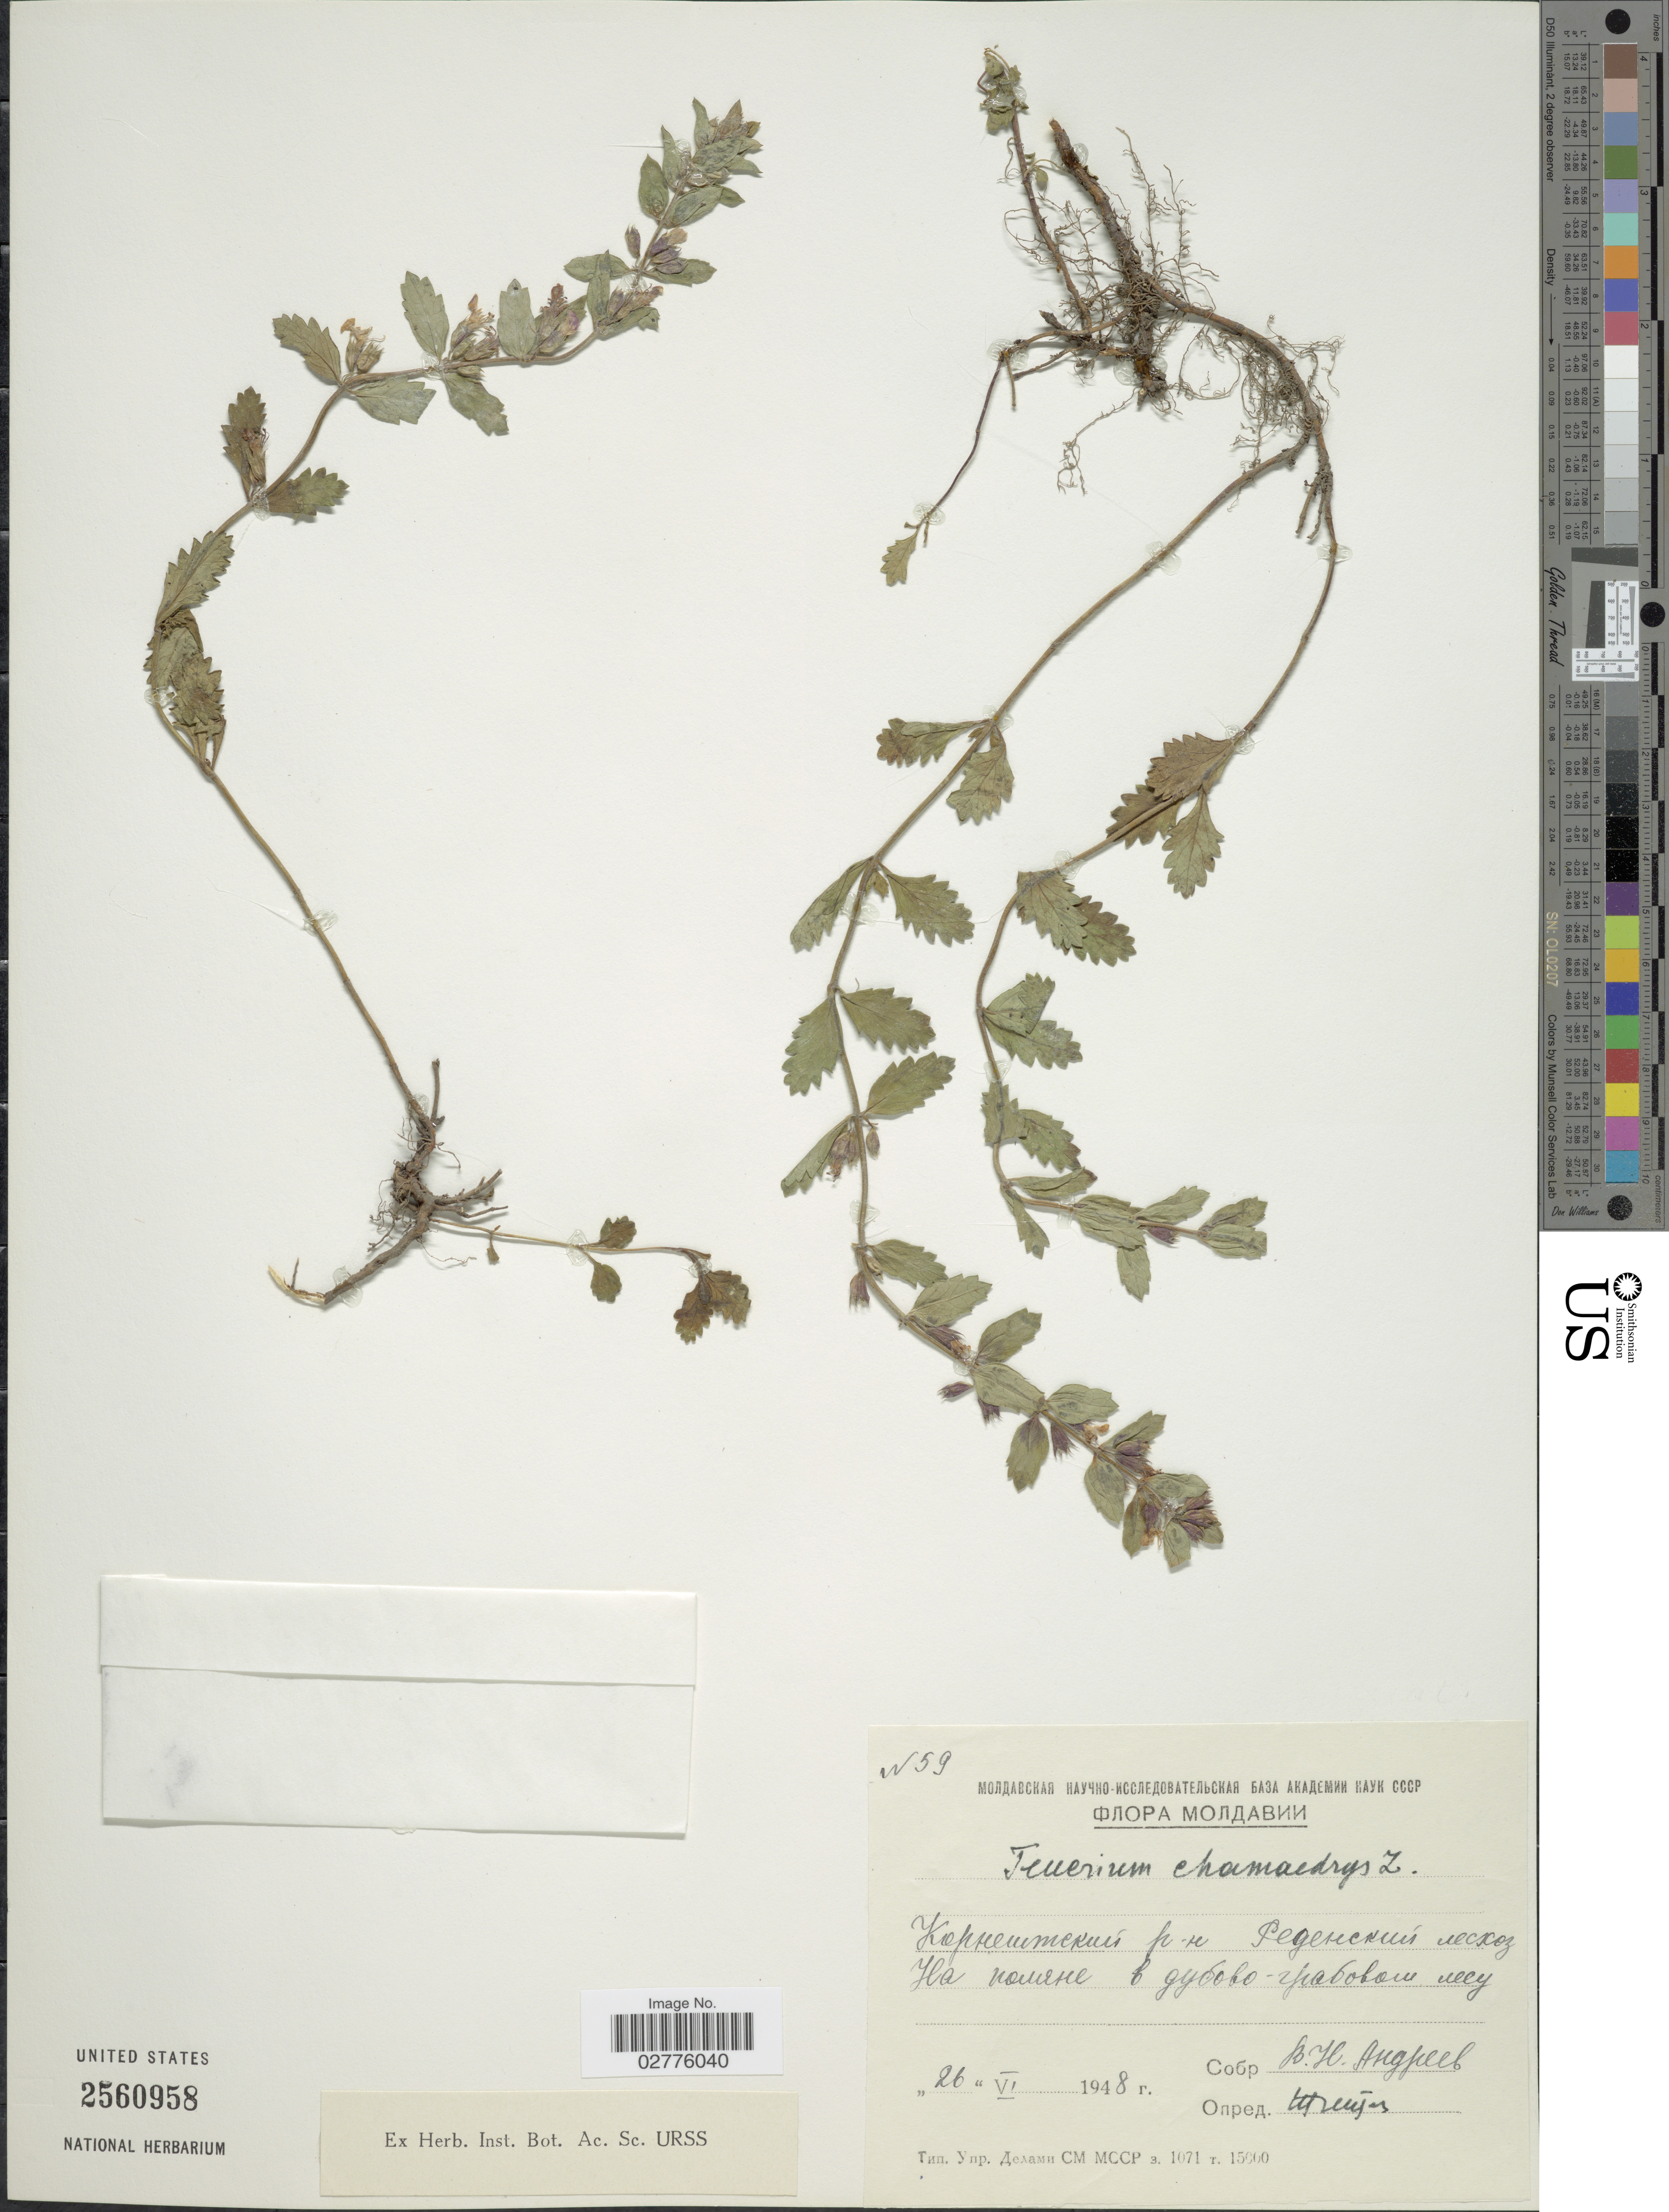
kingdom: Plantae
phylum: Tracheophyta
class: Magnoliopsida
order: Lamiales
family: Lamiaceae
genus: Teucrium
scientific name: Teucrium chamaedrys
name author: L.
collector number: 59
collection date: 1948-06-26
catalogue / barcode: US 2560958